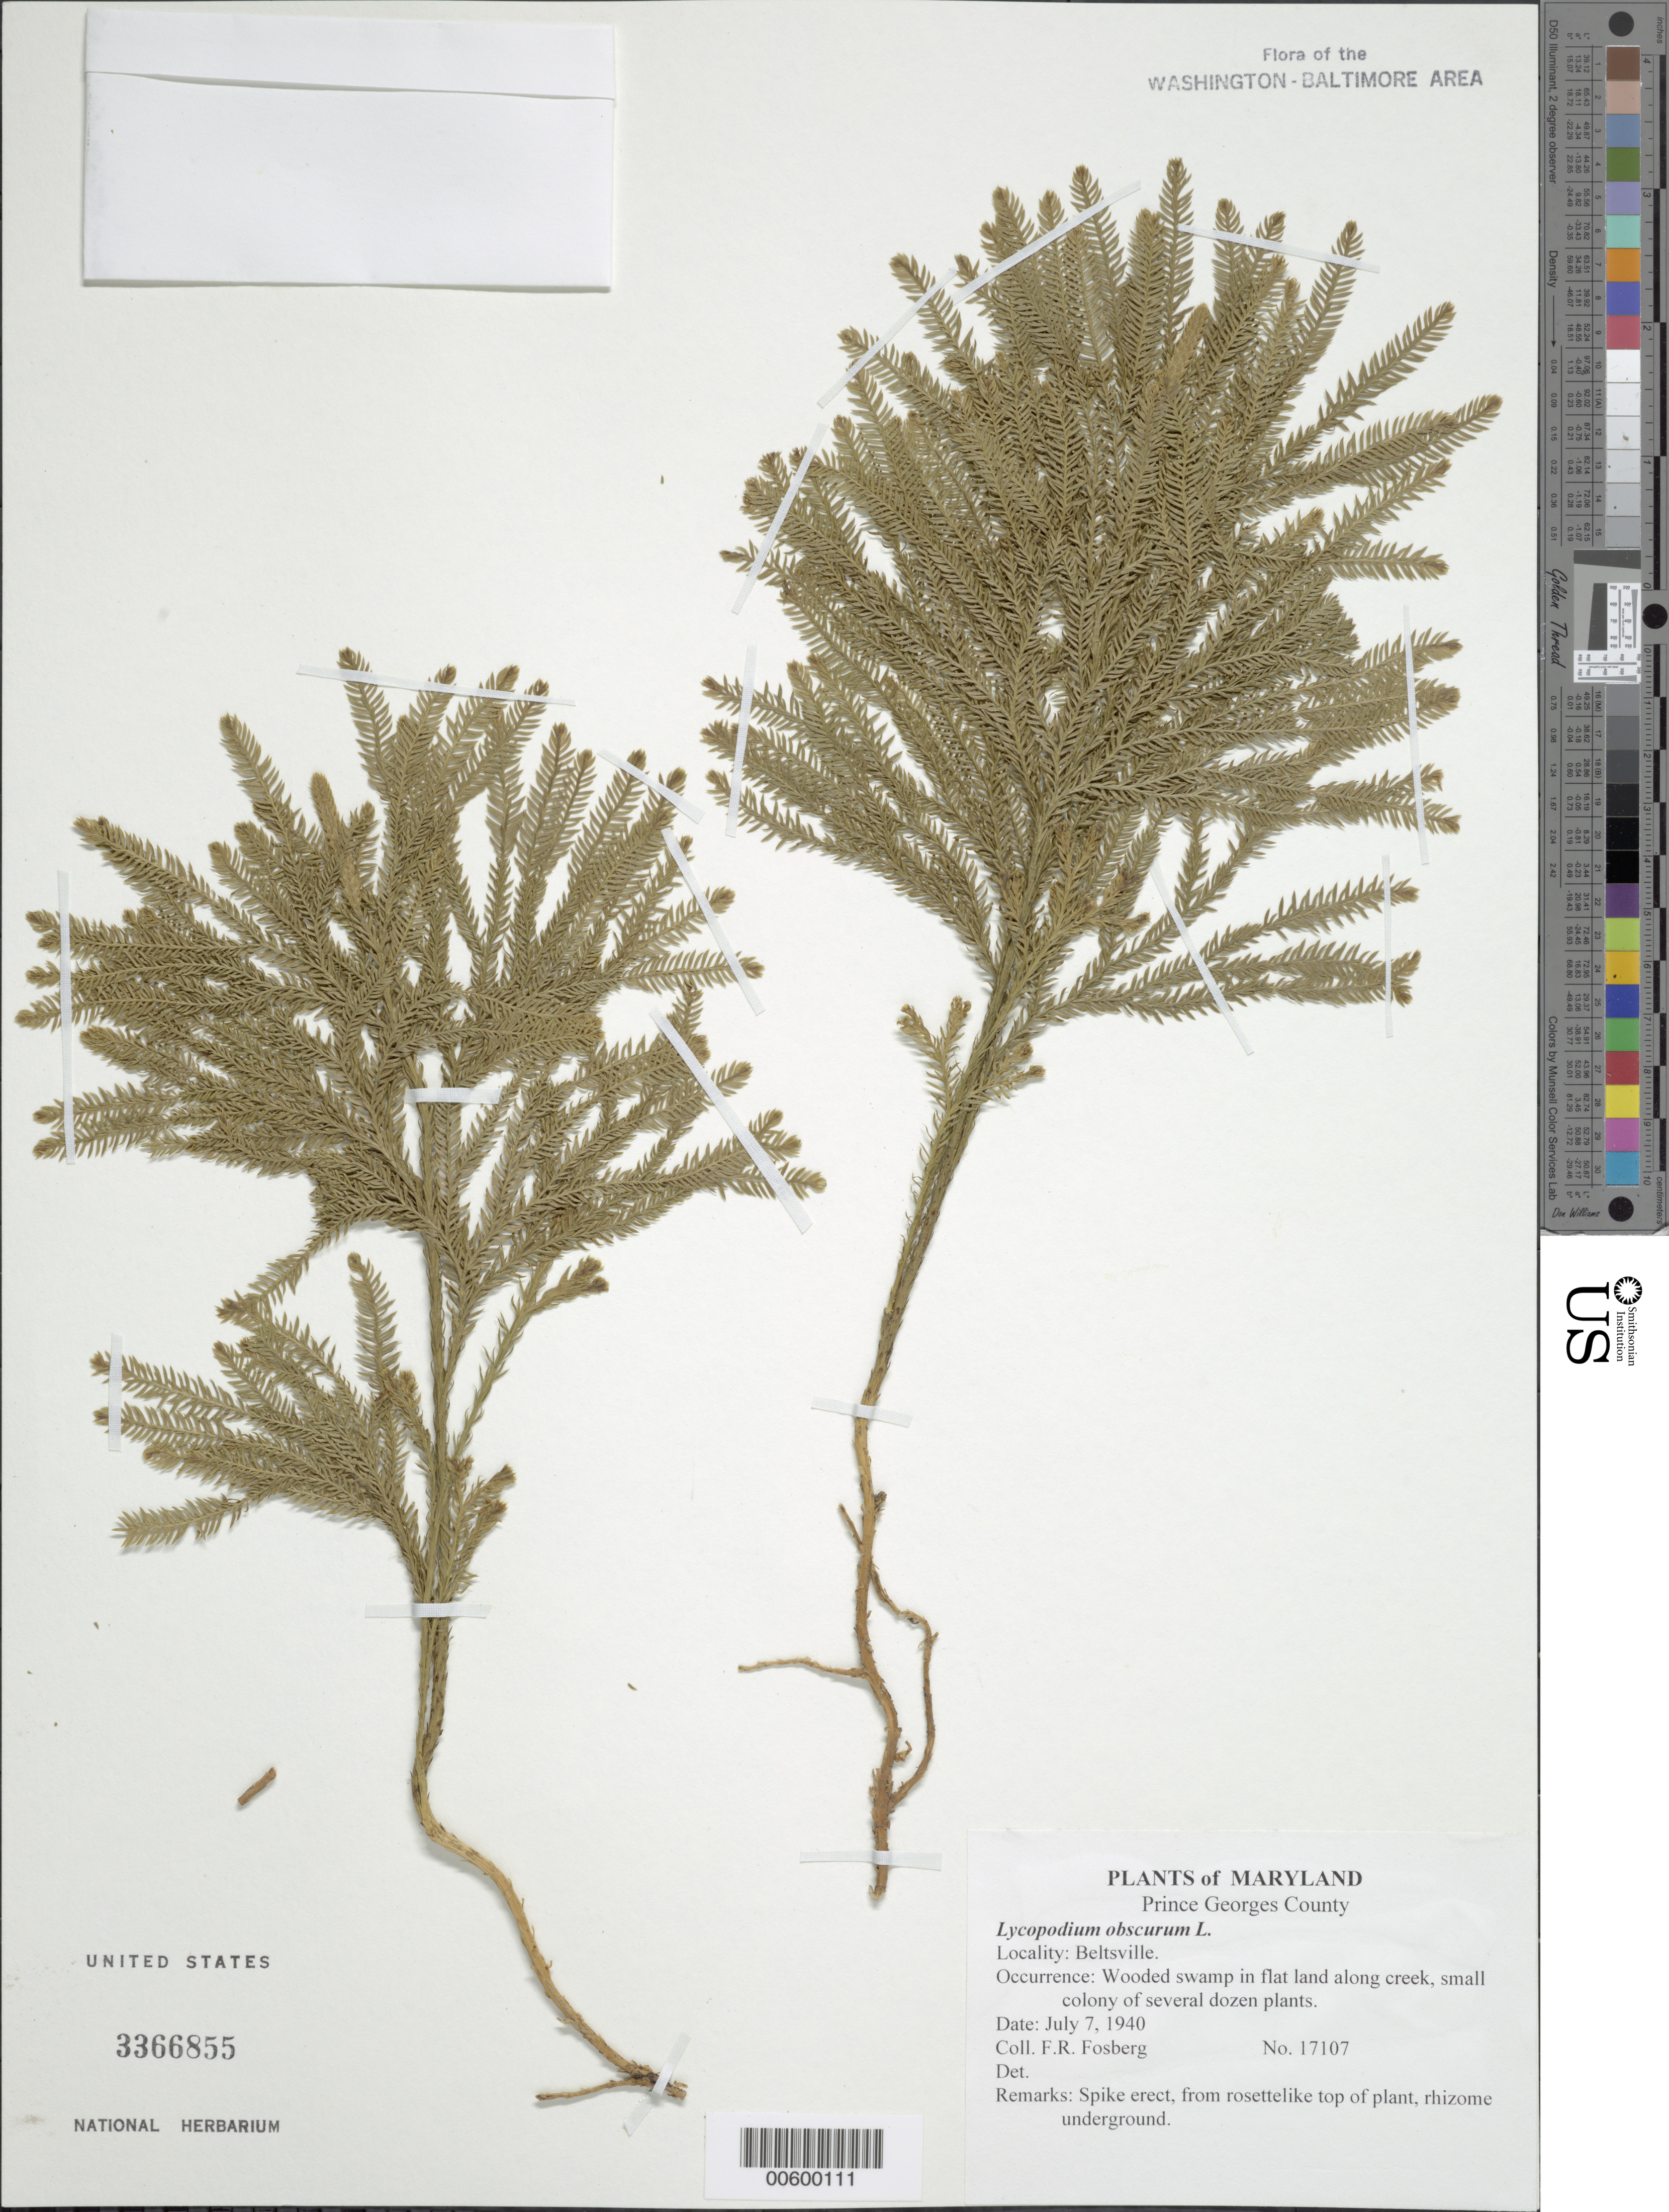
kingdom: Plantae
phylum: Tracheophyta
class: Lycopodiopsida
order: Lycopodiales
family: Lycopodiaceae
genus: Dendrolycopodium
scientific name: Dendrolycopodium obscurum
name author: (L.) A. Haines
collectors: F. R. Fosberg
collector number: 17107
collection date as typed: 07 Jul 1940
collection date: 1940-07-07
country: United States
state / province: Maryland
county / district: Prince George's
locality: Beltsville.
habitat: Wooded swamp in flat land along creek, small colony of several dozen plants.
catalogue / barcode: US 3366855